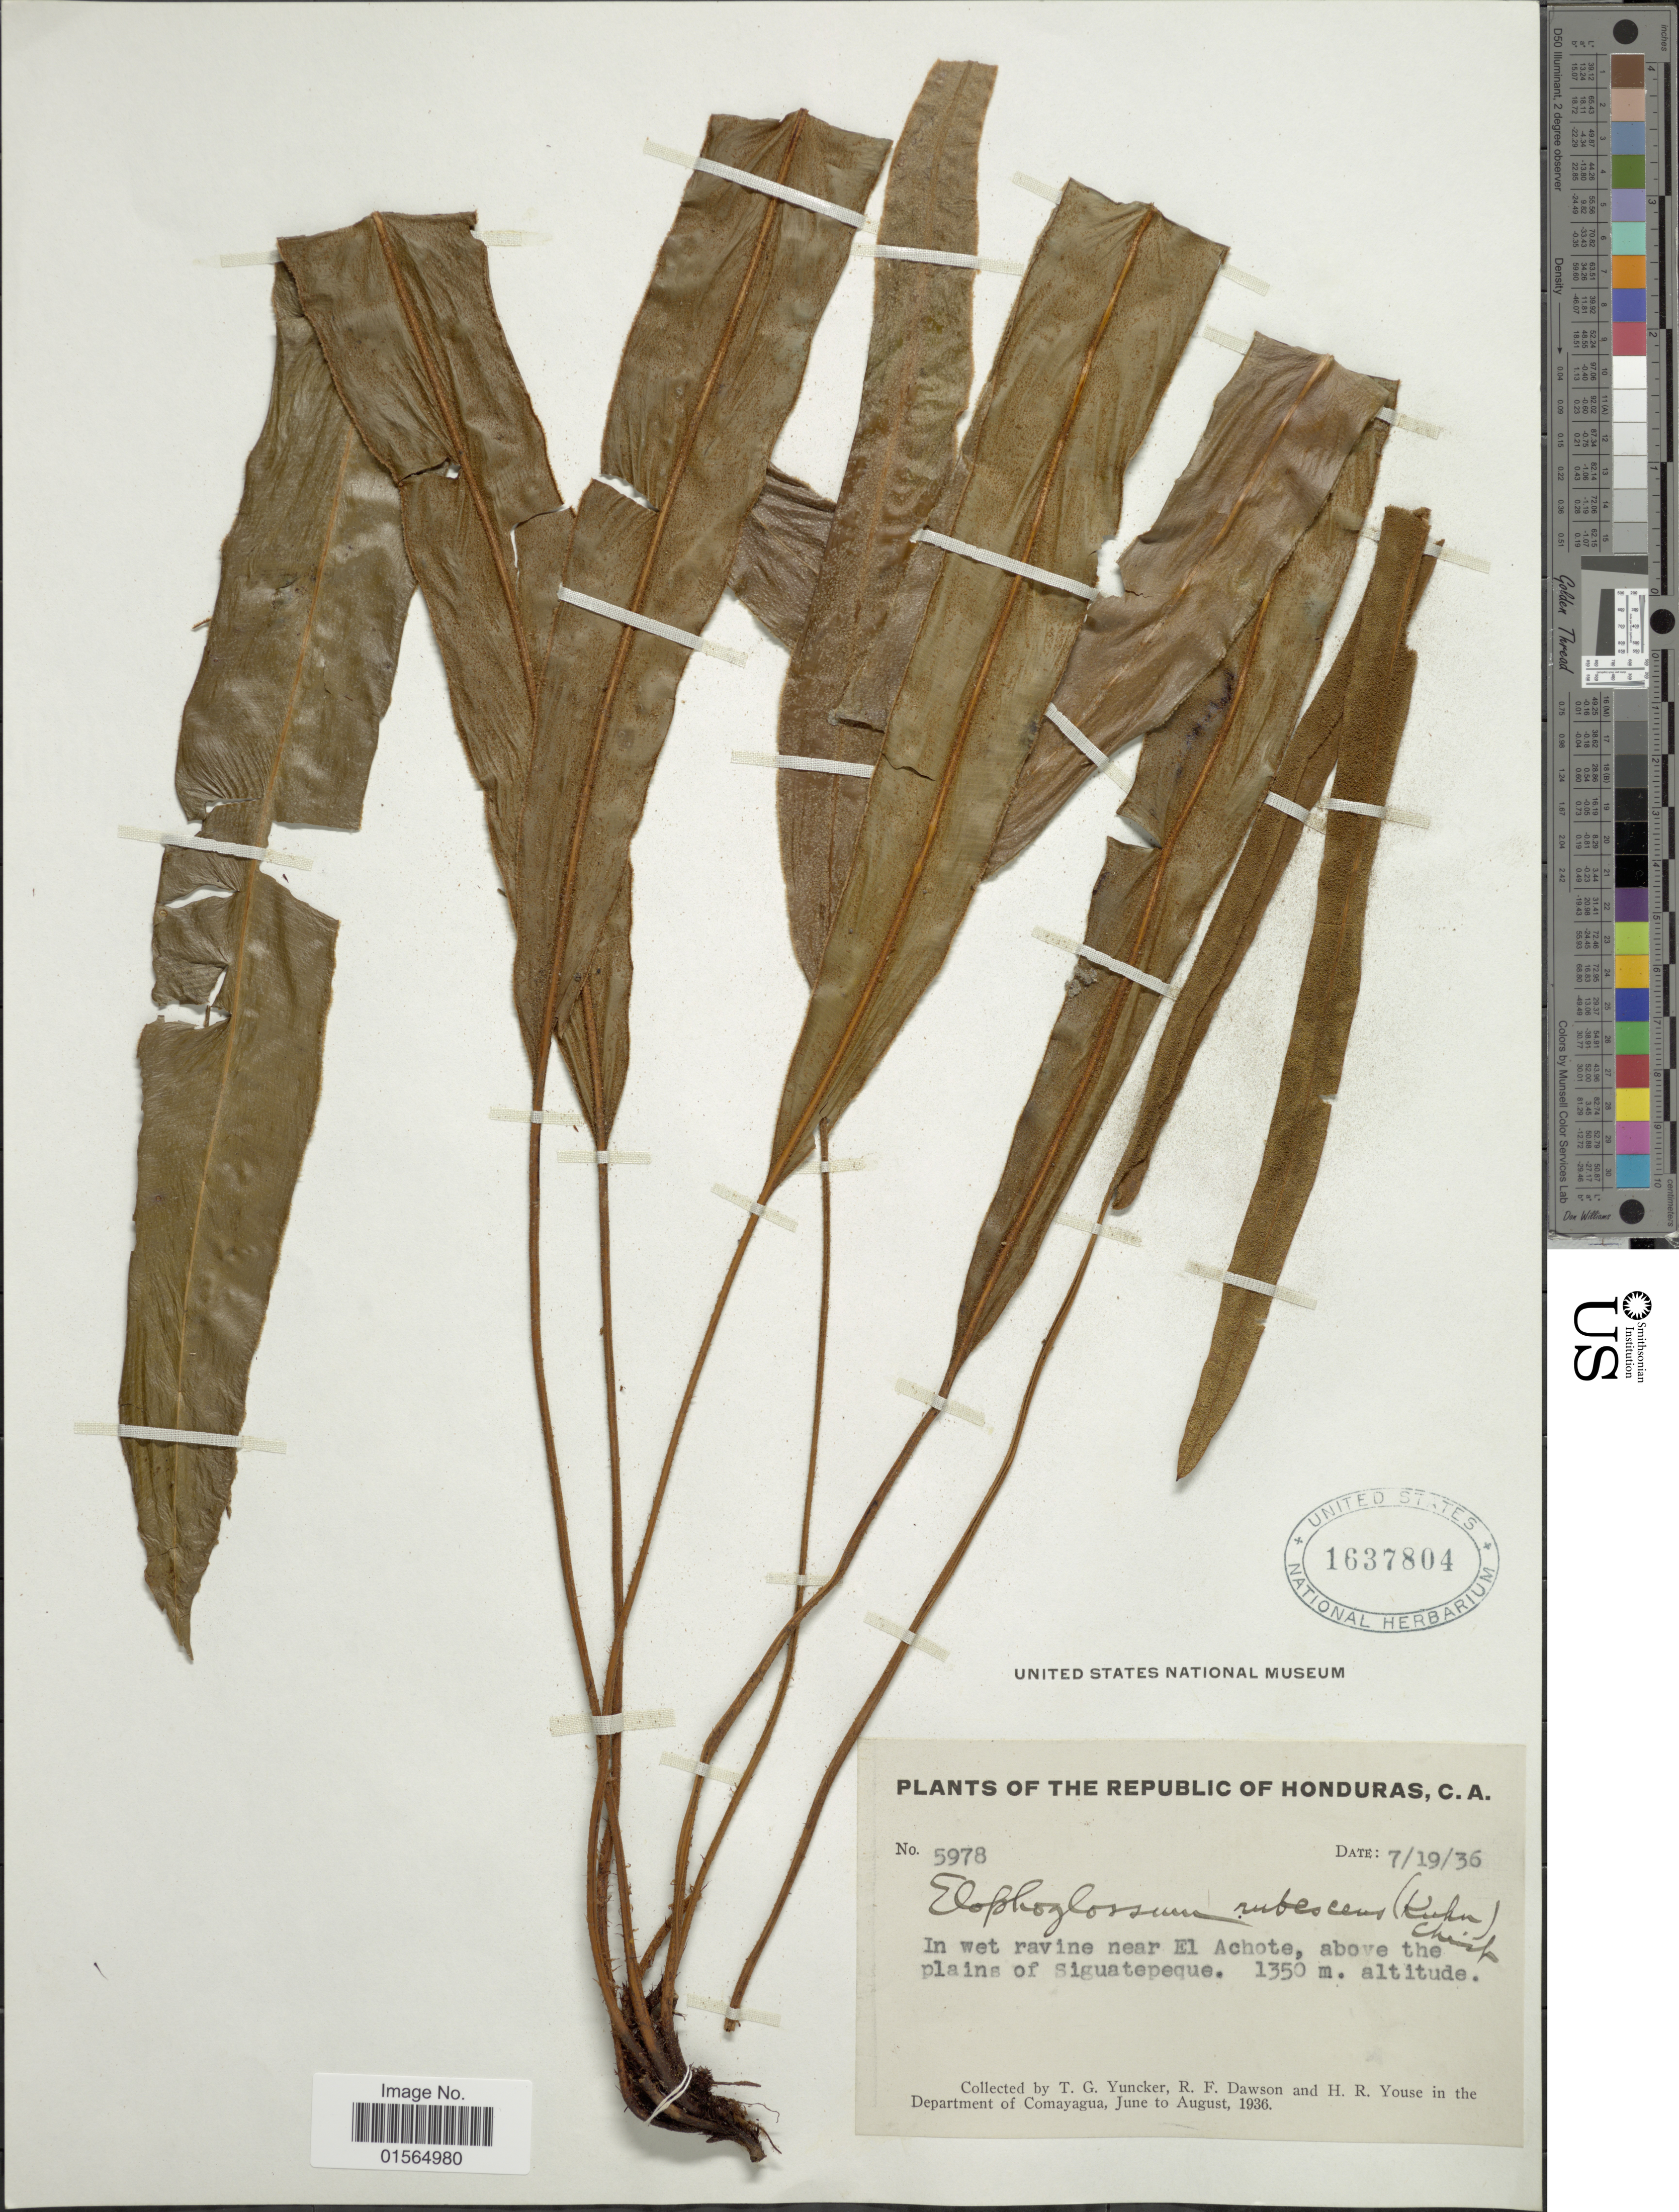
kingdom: Plantae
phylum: Tracheophyta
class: Polypodiopsida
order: Polypodiales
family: Dryopteridaceae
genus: Elaphoglossum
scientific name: Elaphoglossum rubescens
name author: Kuhn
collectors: T. G. Yuncker, R. F. Dawson & H. Youse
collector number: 5978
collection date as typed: Transcribed d/m/y: 19/7/36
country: Honduras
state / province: Comayagua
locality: C. A., in wet ravine near Al Achote, above the plains of Siguatepeque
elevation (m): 1350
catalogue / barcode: US 1637804